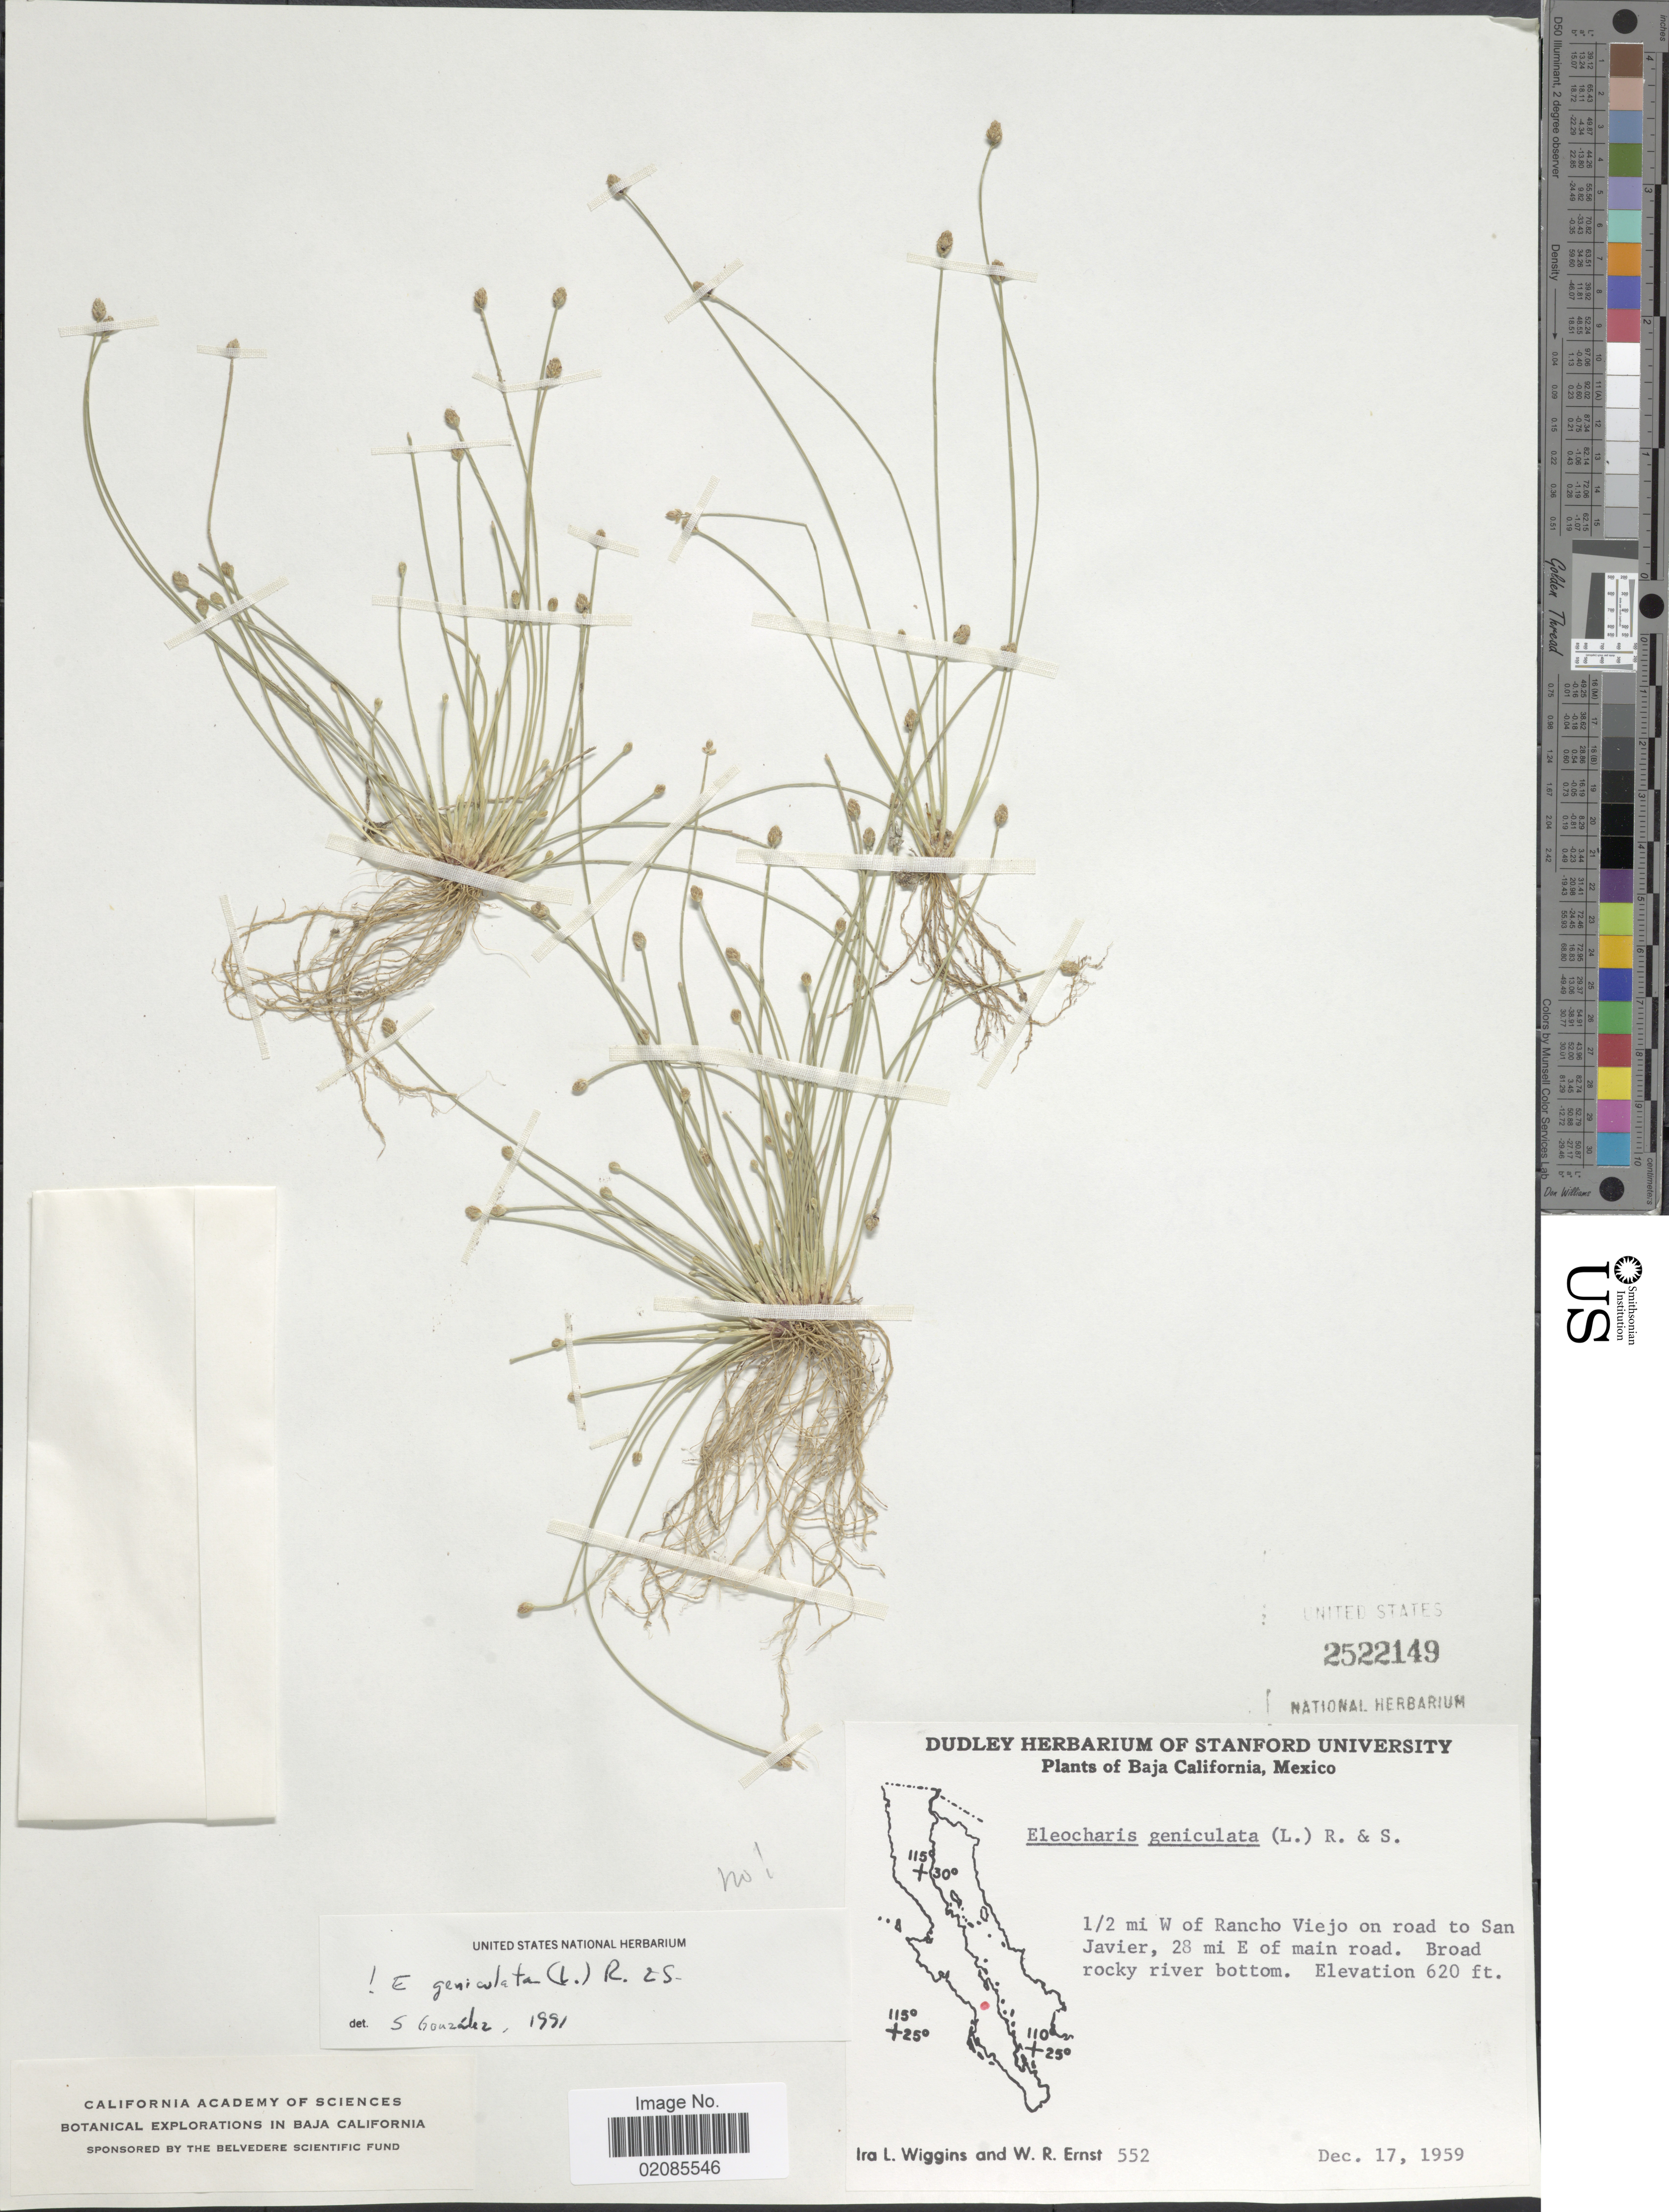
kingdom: Plantae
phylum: Tracheophyta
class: Liliopsida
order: Poales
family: Cyperaceae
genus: Eleocharis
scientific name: Eleocharis geniculata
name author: (L.) Roem. & Schult.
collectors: I. L. Wiggins & D. B. Wiggins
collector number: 552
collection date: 1959-12-17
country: Mexico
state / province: Baja California Sur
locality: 1/2 mi W of Rancho Viejo on road to San Javier, 28 mi E of main road, broad rocky river bottom.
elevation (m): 189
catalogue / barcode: US 2522149